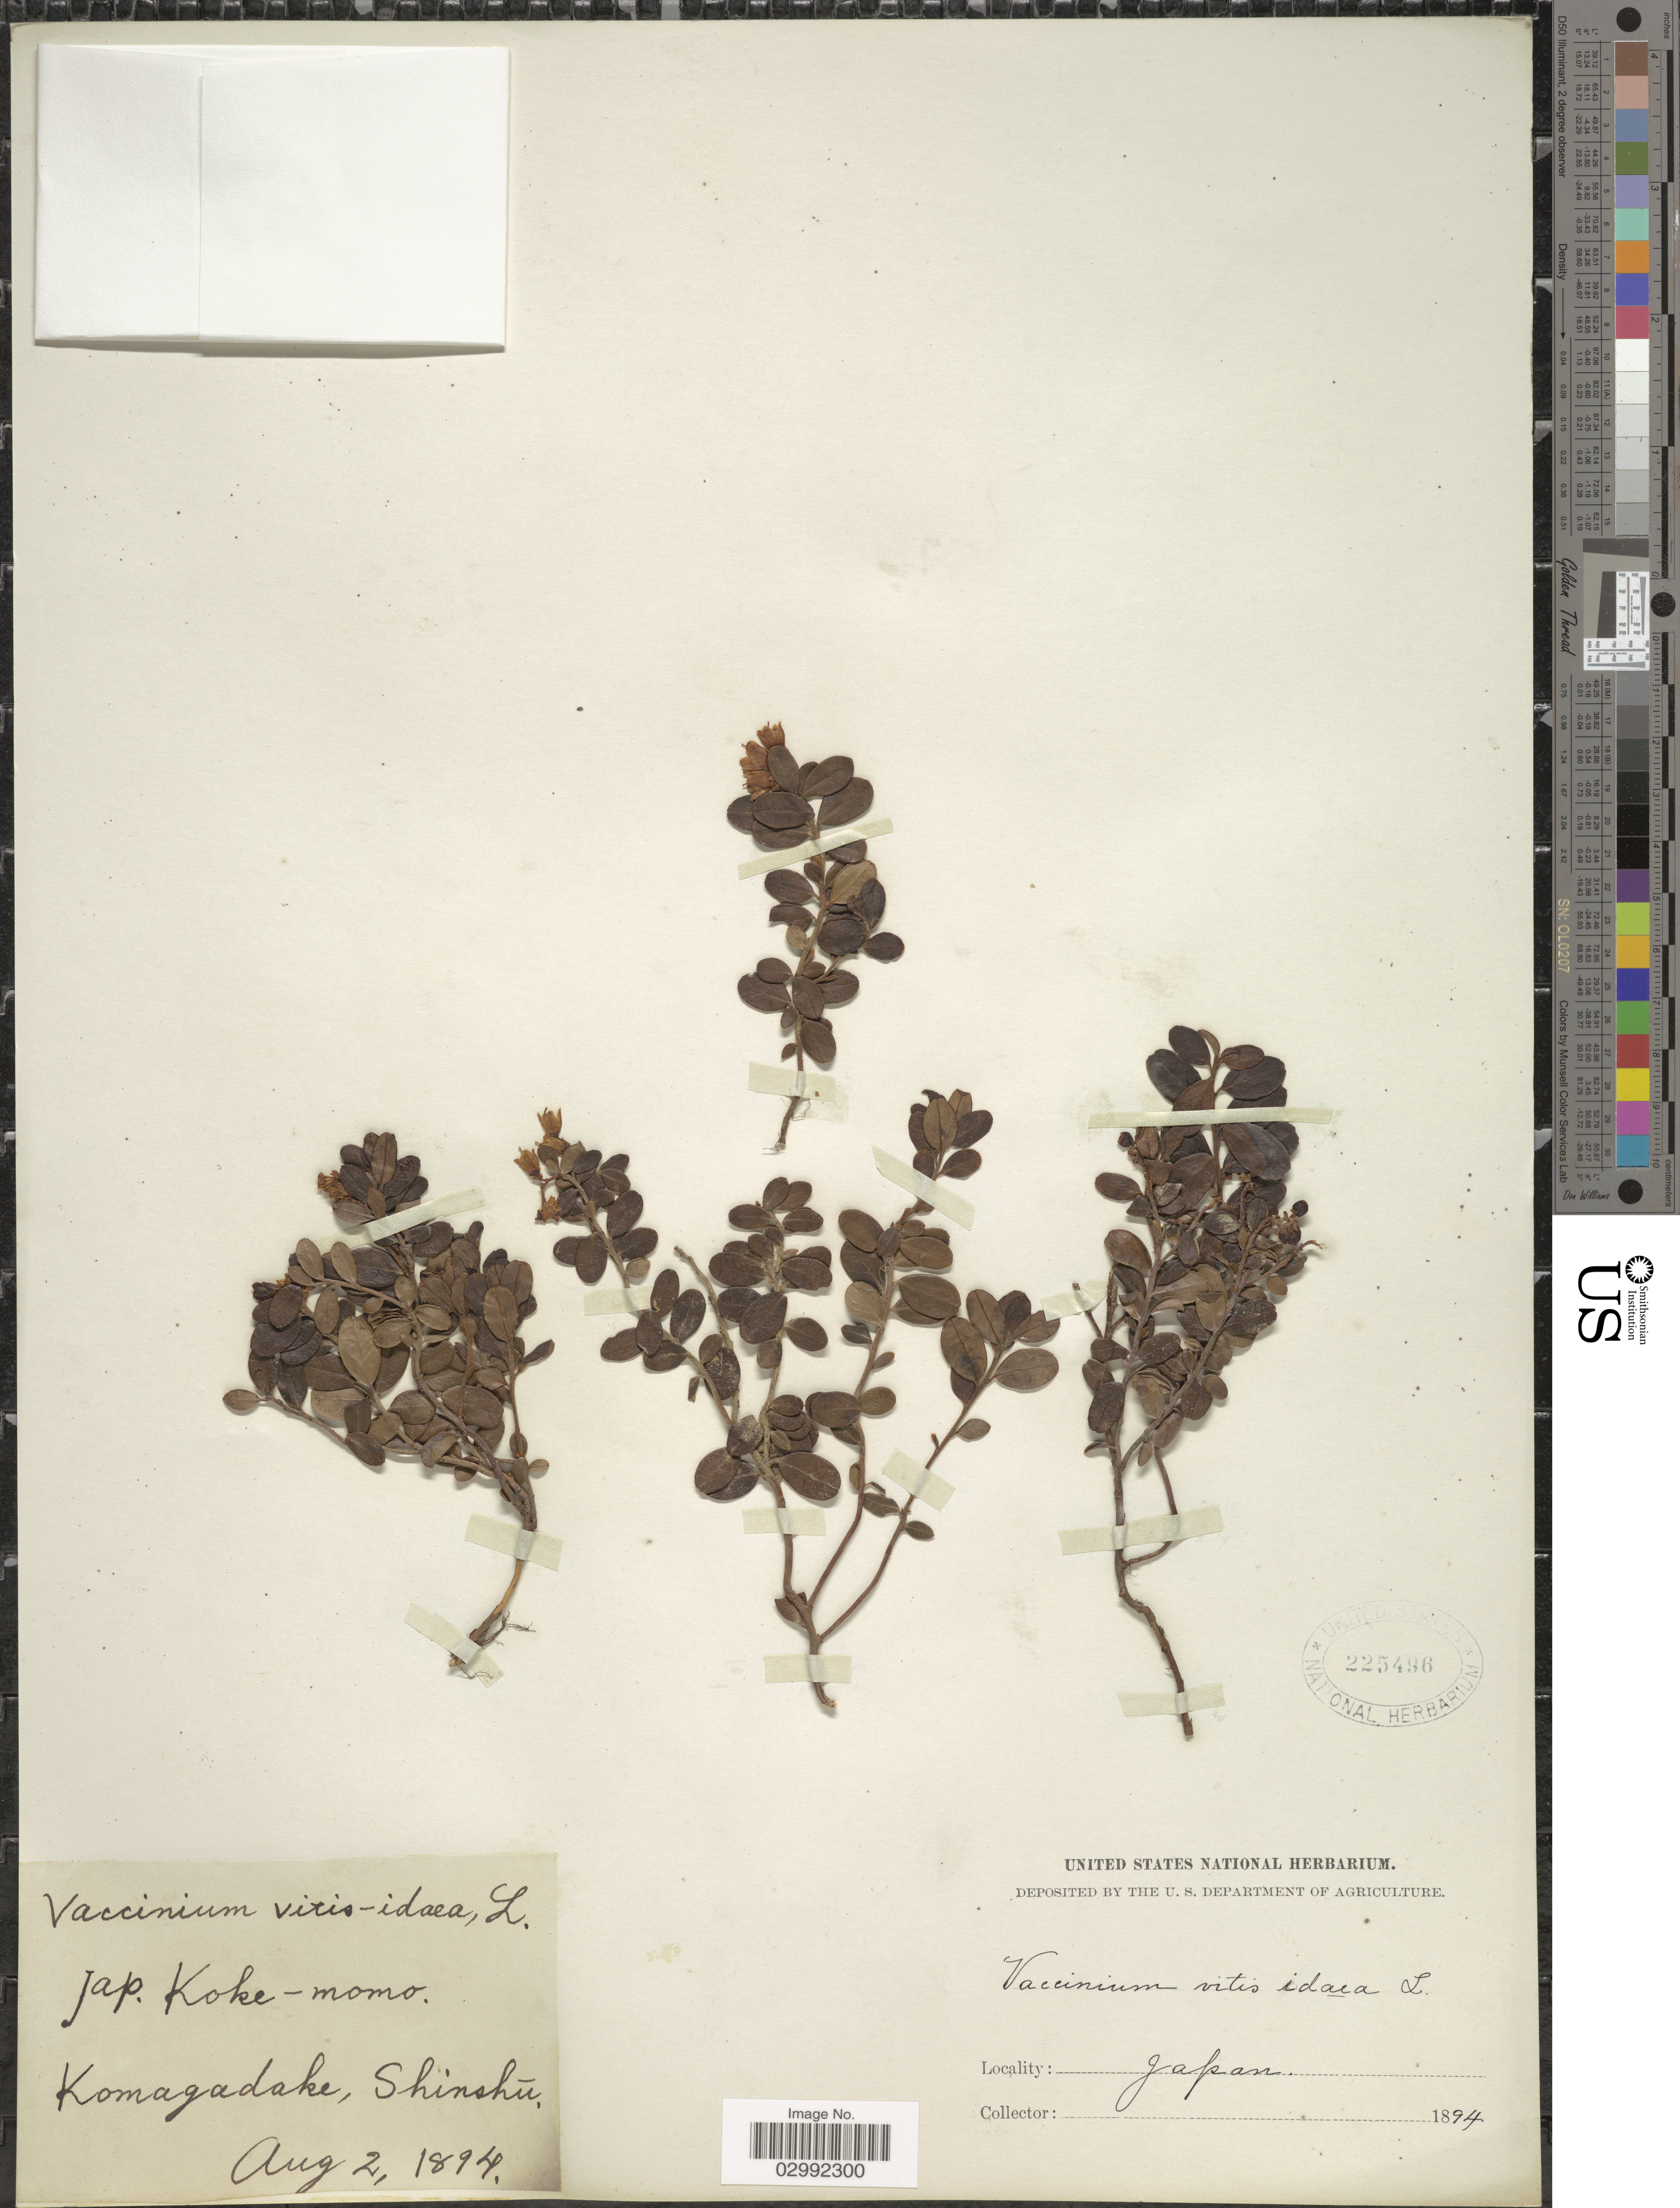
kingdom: Plantae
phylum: Tracheophyta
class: Magnoliopsida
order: Ericales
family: Ericaceae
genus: Vaccinium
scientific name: Vaccinium vitis-idaea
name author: L.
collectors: ex herb. United States National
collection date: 1894-08-02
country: Japan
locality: Komagadake, Shinshu.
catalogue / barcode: US 225496